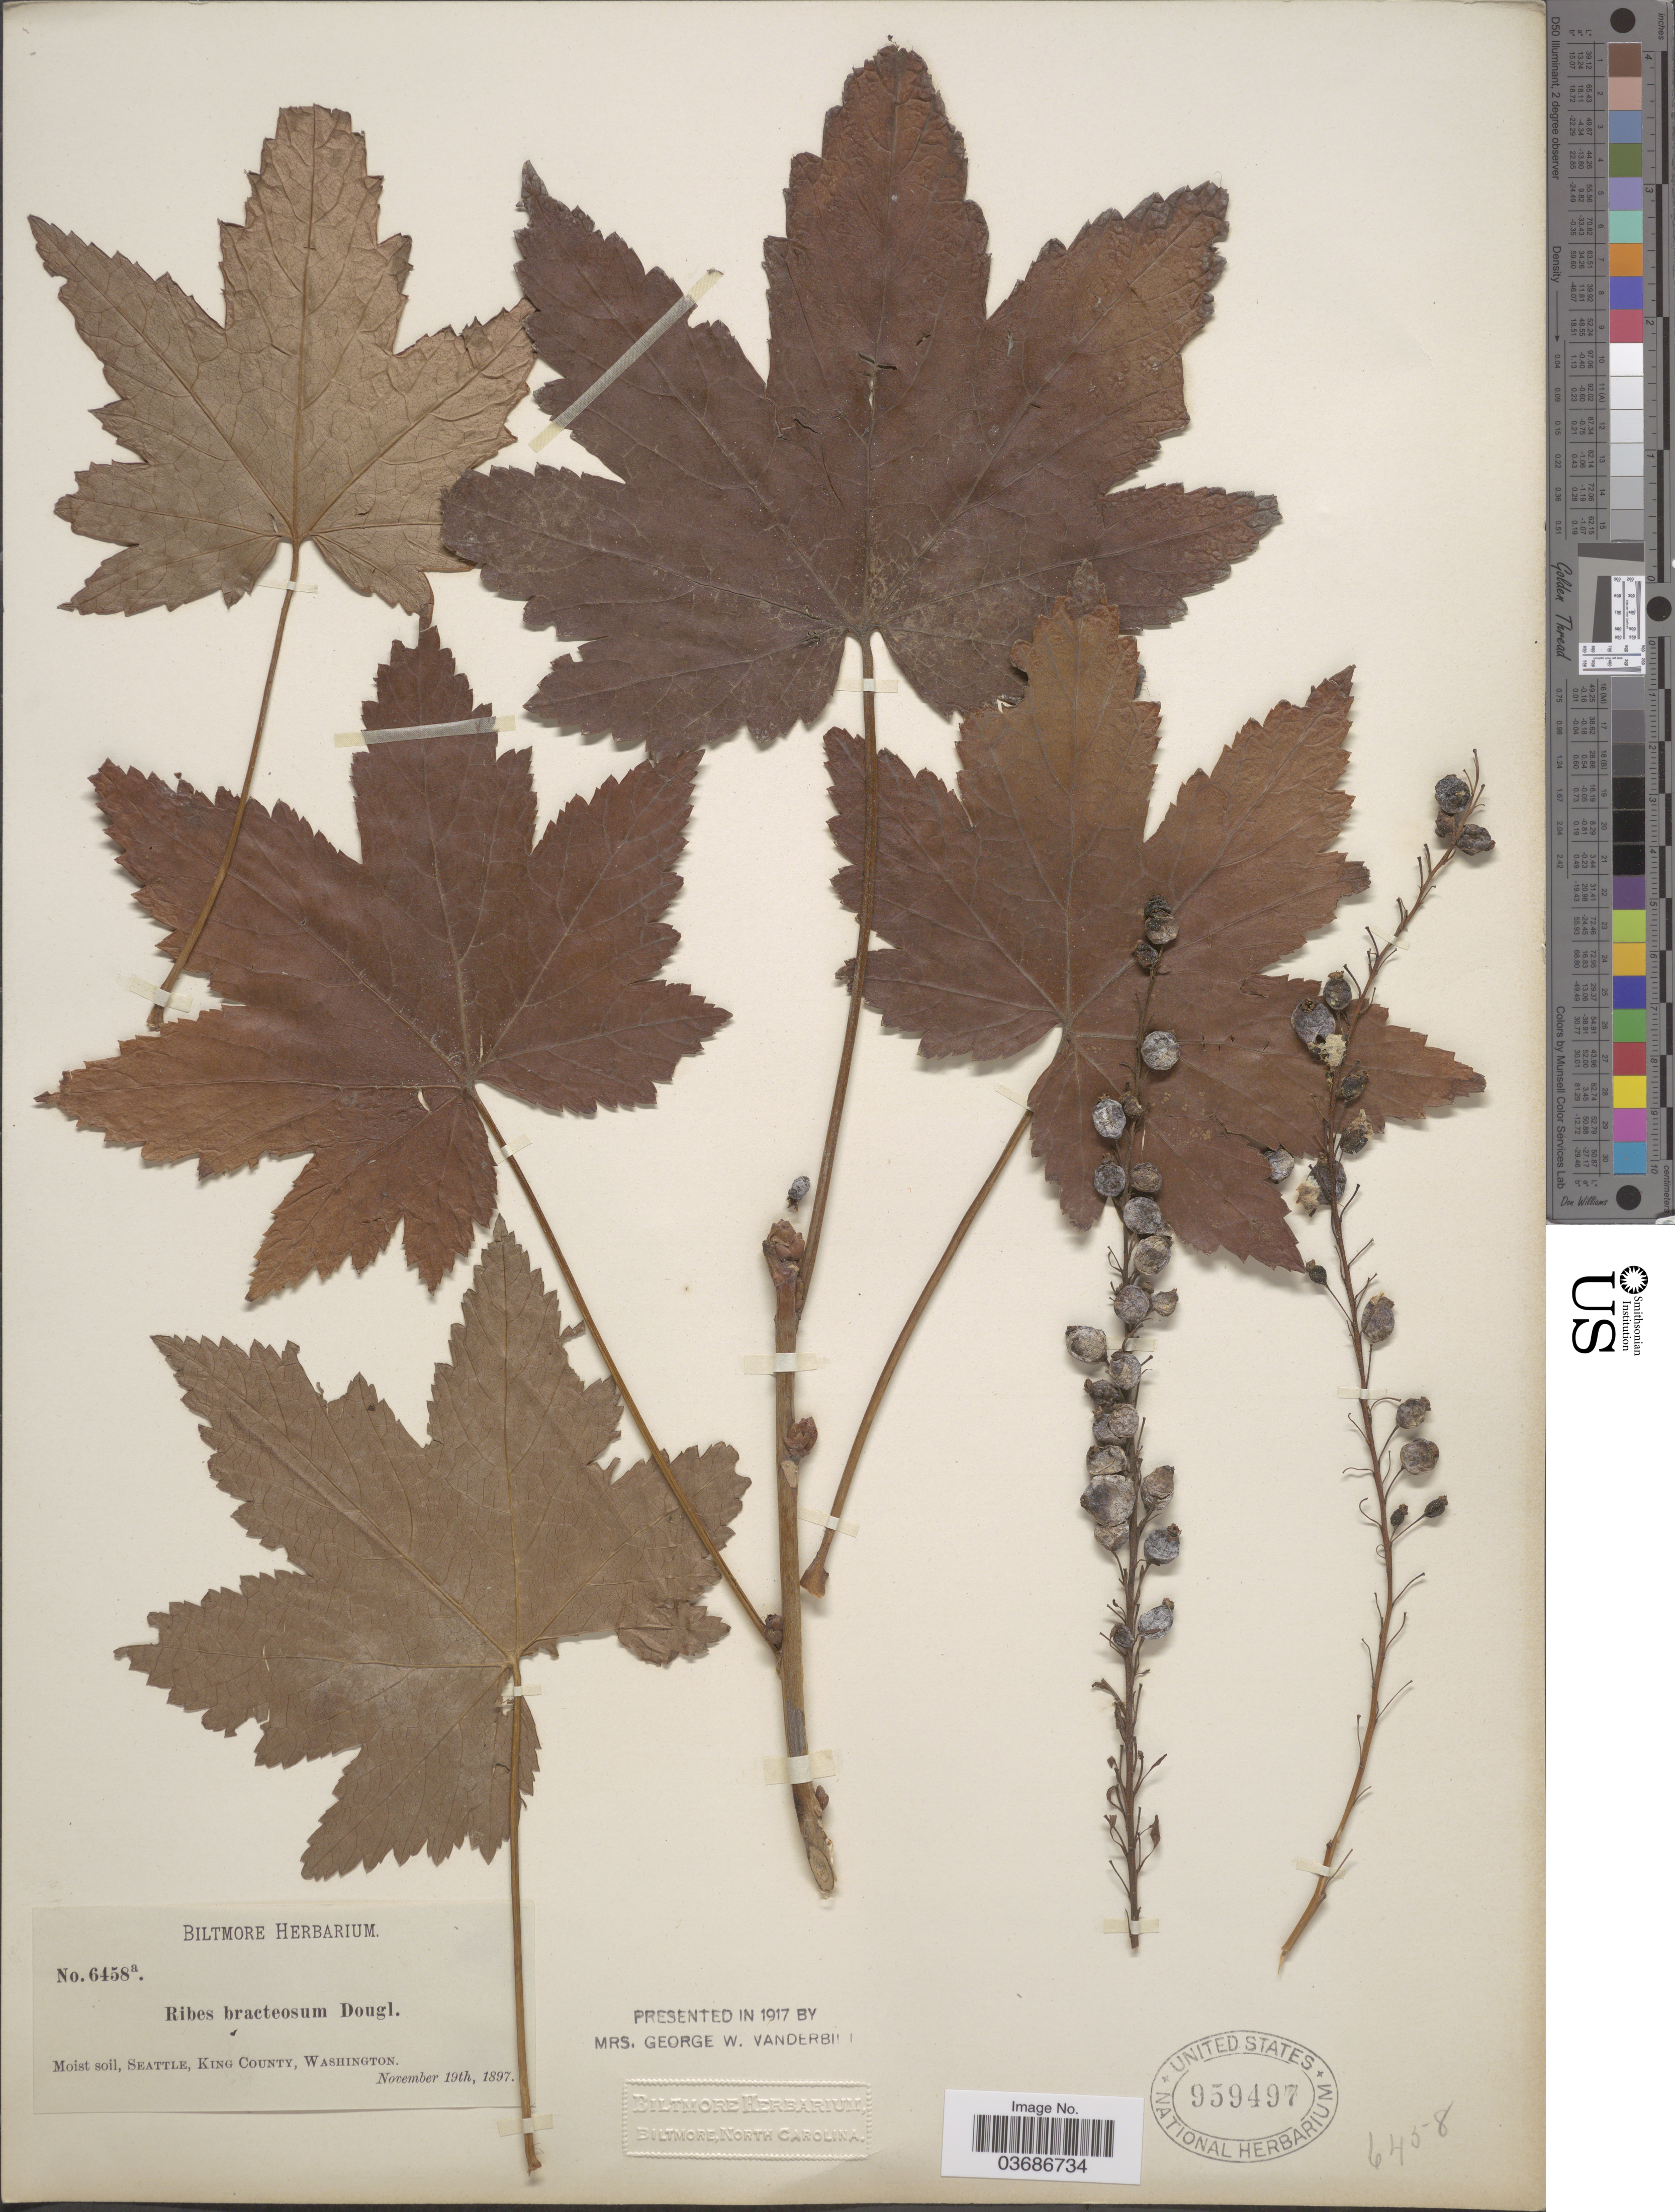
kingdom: Plantae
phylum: Tracheophyta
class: Magnoliopsida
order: Saxifragales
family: Grossulariaceae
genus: Ribes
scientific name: Ribes bracteosum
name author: Douglas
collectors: ex herb. Biltmore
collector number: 6458a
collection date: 1897-11-19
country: United States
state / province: Washington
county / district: King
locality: Moist soil, Seattle, King County.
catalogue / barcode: US 959497